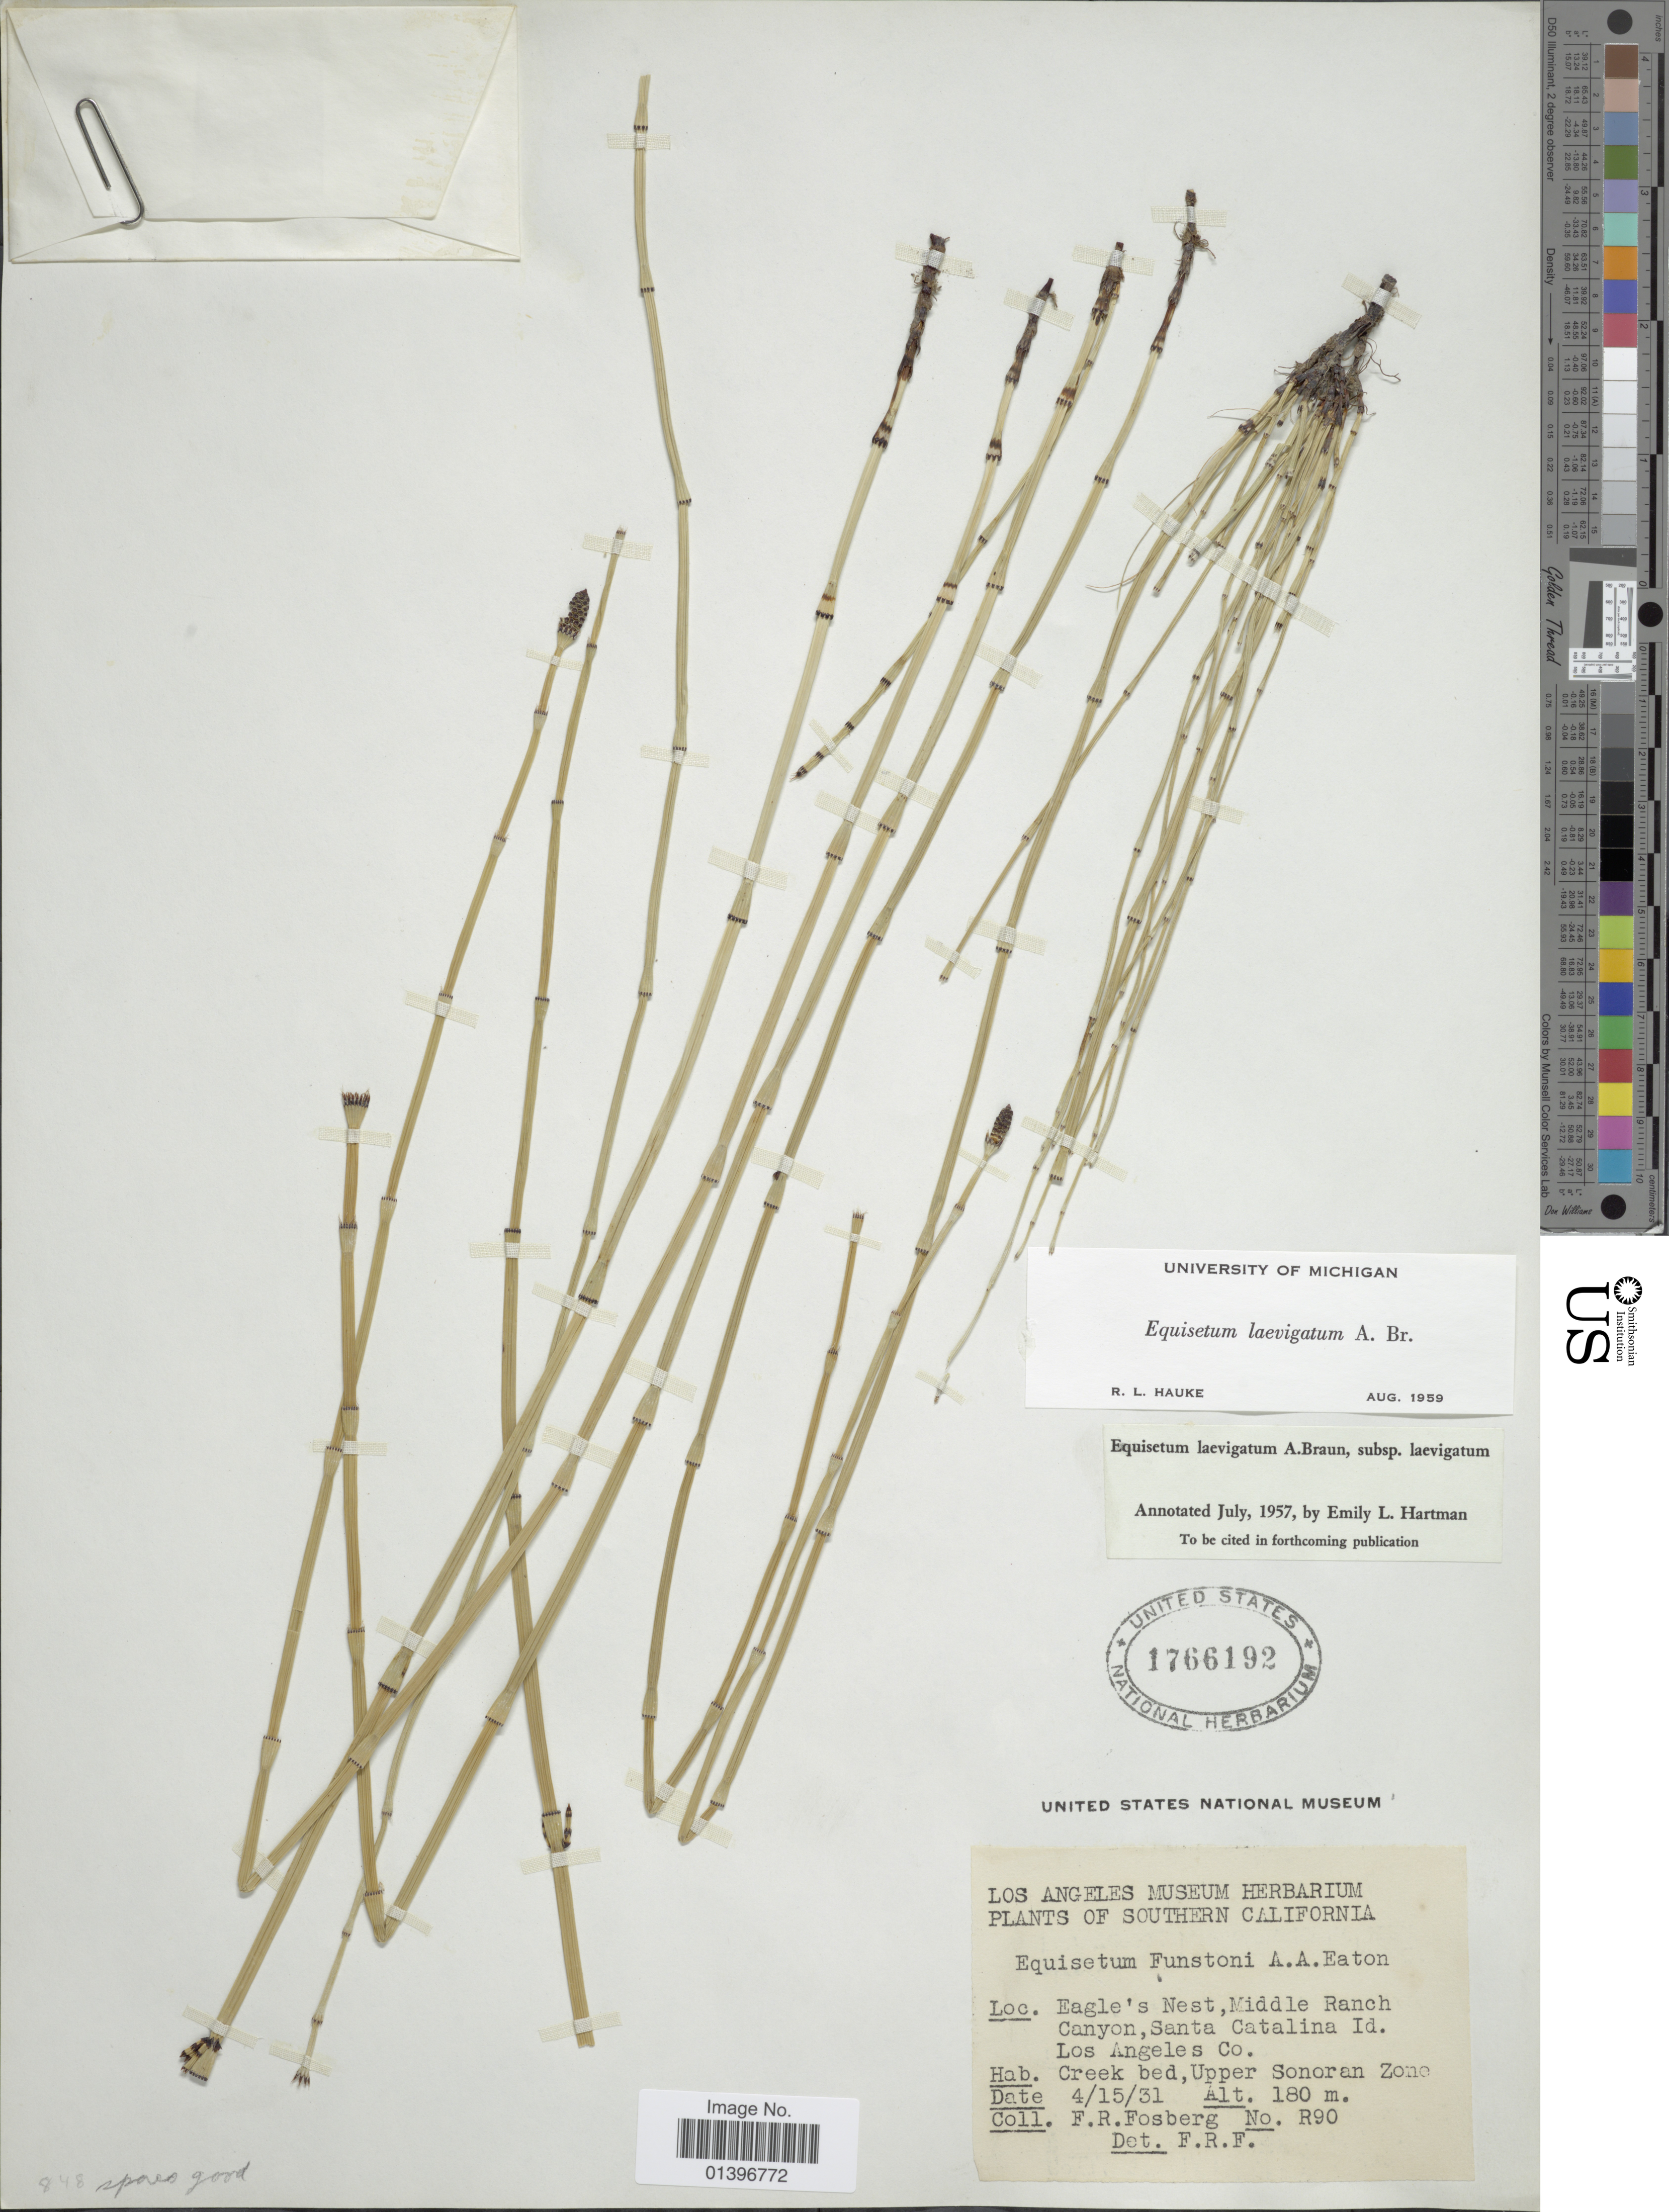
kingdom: Plantae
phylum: Tracheophyta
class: Polypodiopsida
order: Equisetales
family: Equisetaceae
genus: Equisetum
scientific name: Equisetum laevigatum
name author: A. Braun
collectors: F. R. Fosberg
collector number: R90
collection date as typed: Transcribed d/m/y: 15/4/31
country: United States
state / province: California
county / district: Los Angeles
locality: Southern California. Eagle's Nest, Middle Ranch Canyon, Santa Catalina Id. Los Angeles Co. Creek bed, Upper Sonoran Zone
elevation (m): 180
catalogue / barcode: US 1766192